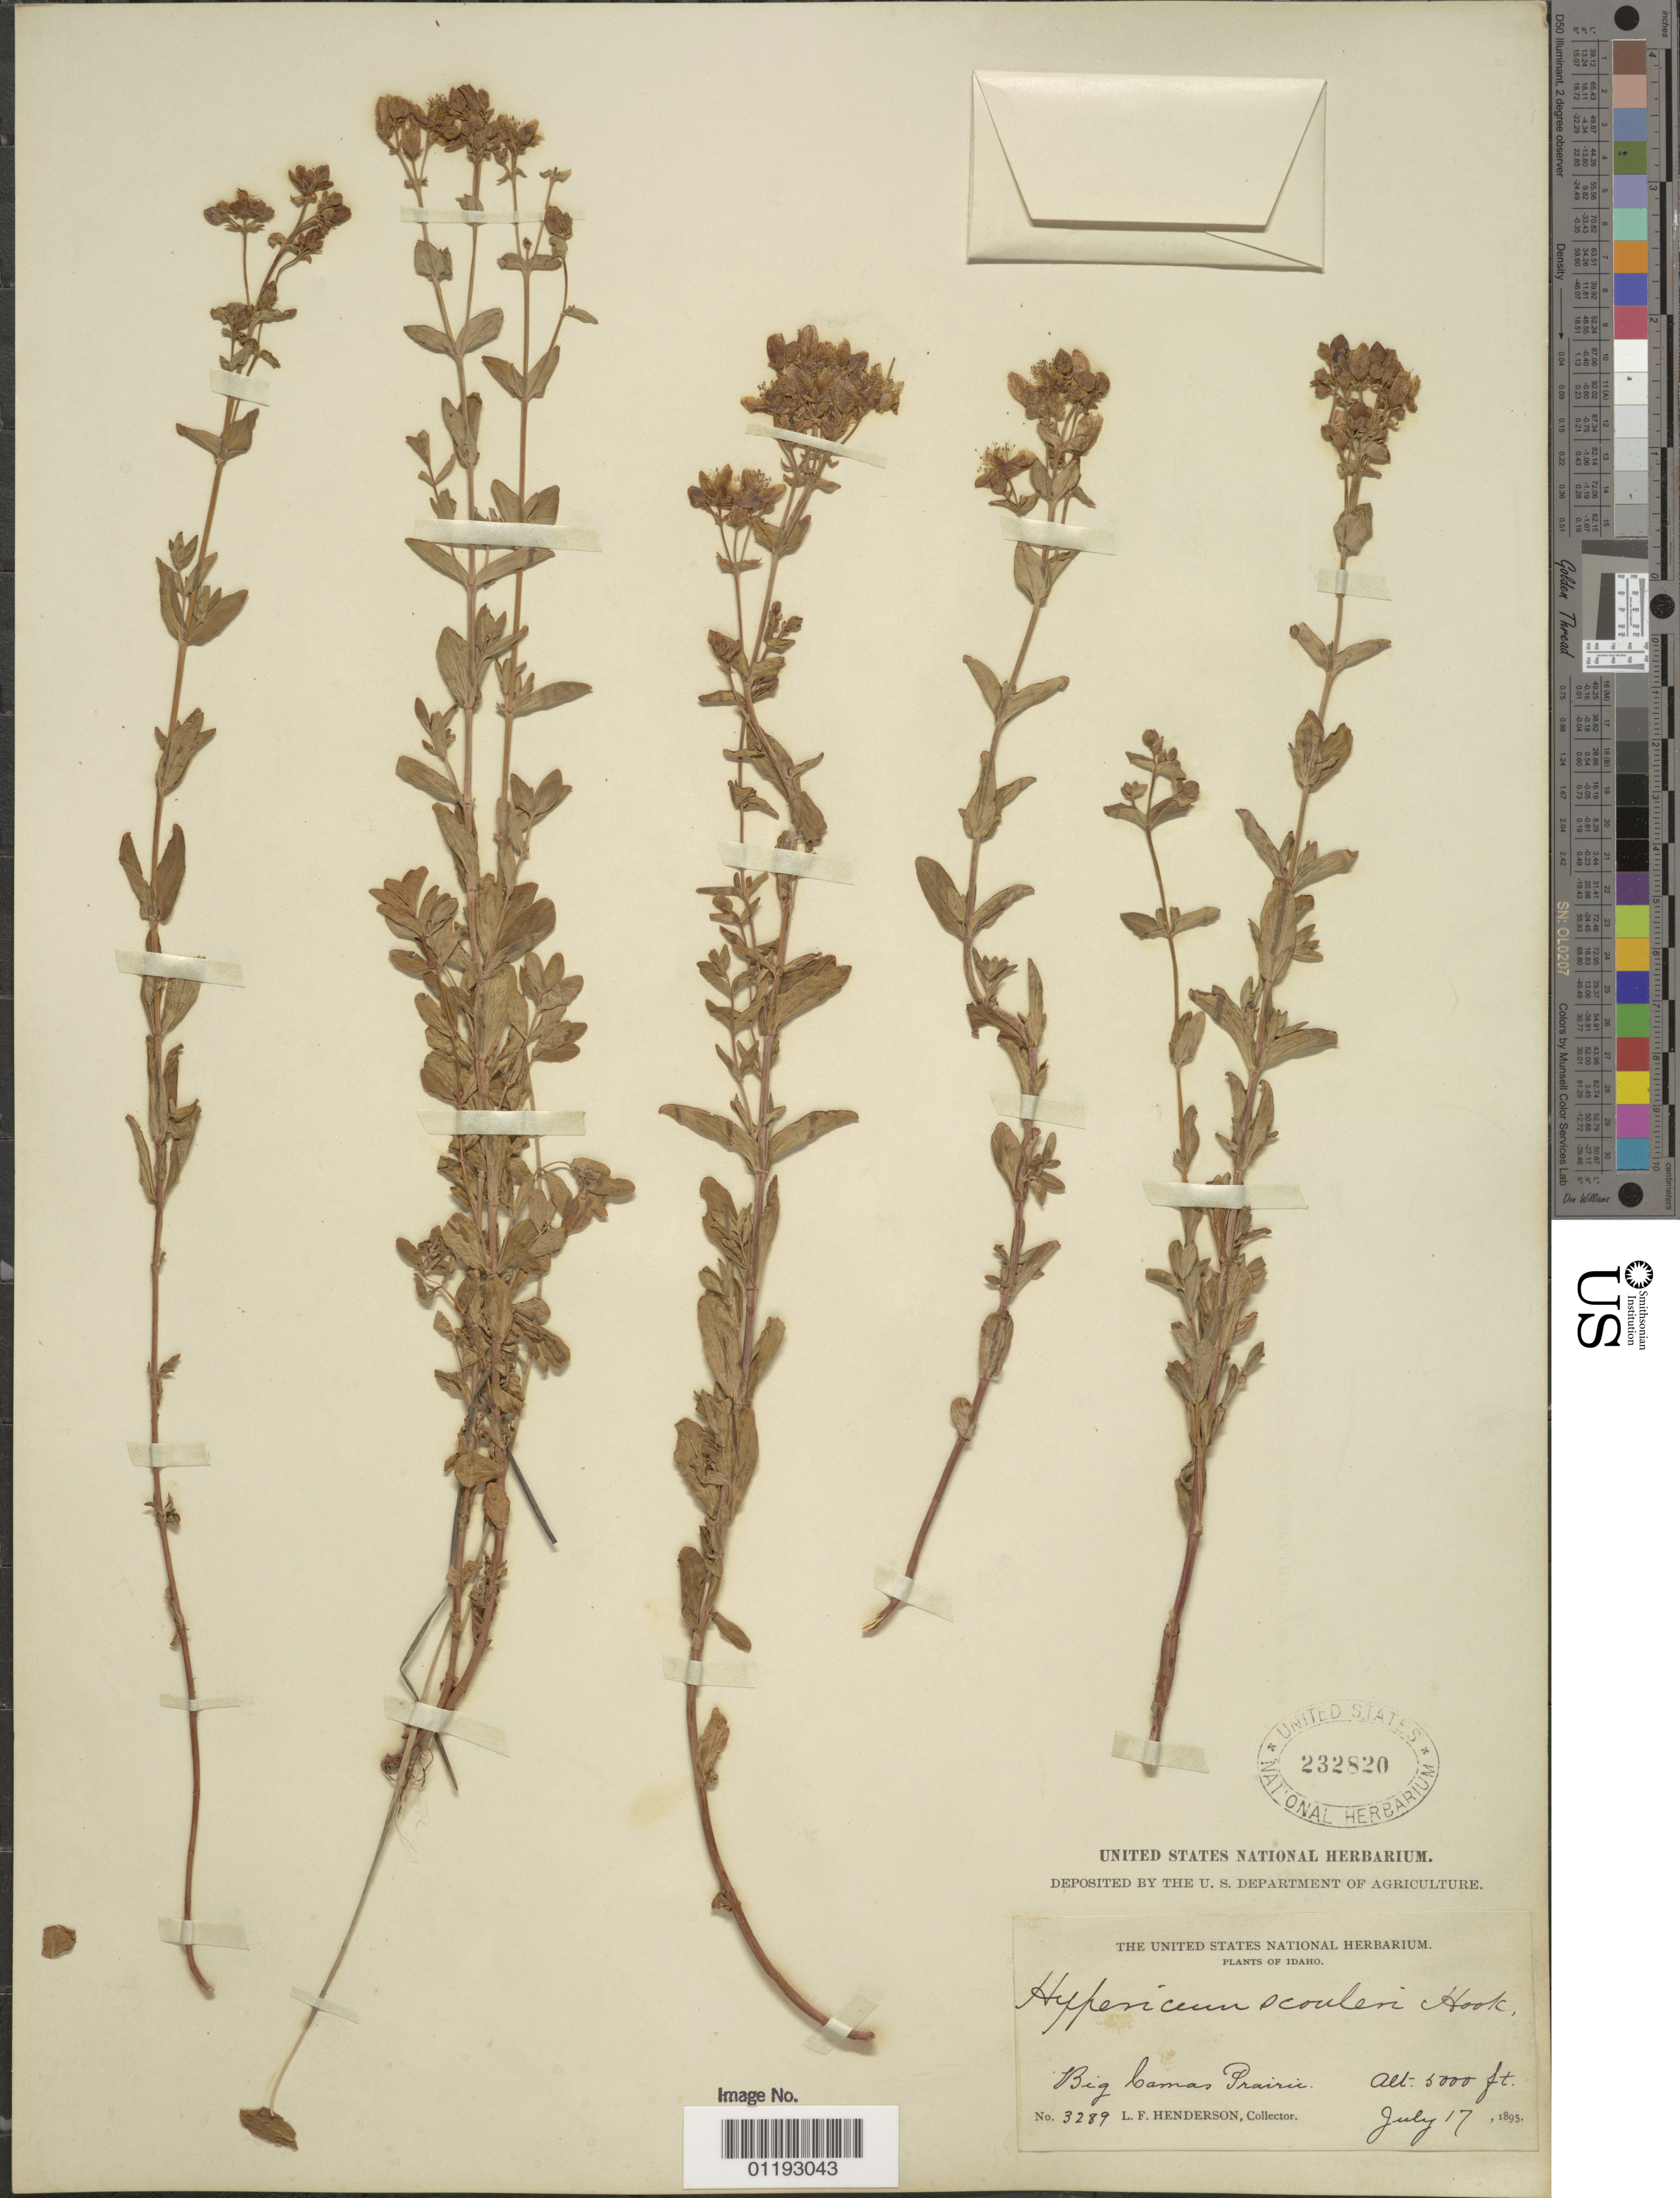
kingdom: Plantae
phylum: Tracheophyta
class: Magnoliopsida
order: Malpighiales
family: Hypericaceae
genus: Hypericum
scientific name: Hypericum scouleri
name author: Hook.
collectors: L. F. Henderson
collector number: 3289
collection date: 1895-07-17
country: United States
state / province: Idaho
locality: Bid Camas Prairie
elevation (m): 1524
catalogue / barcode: US 232820